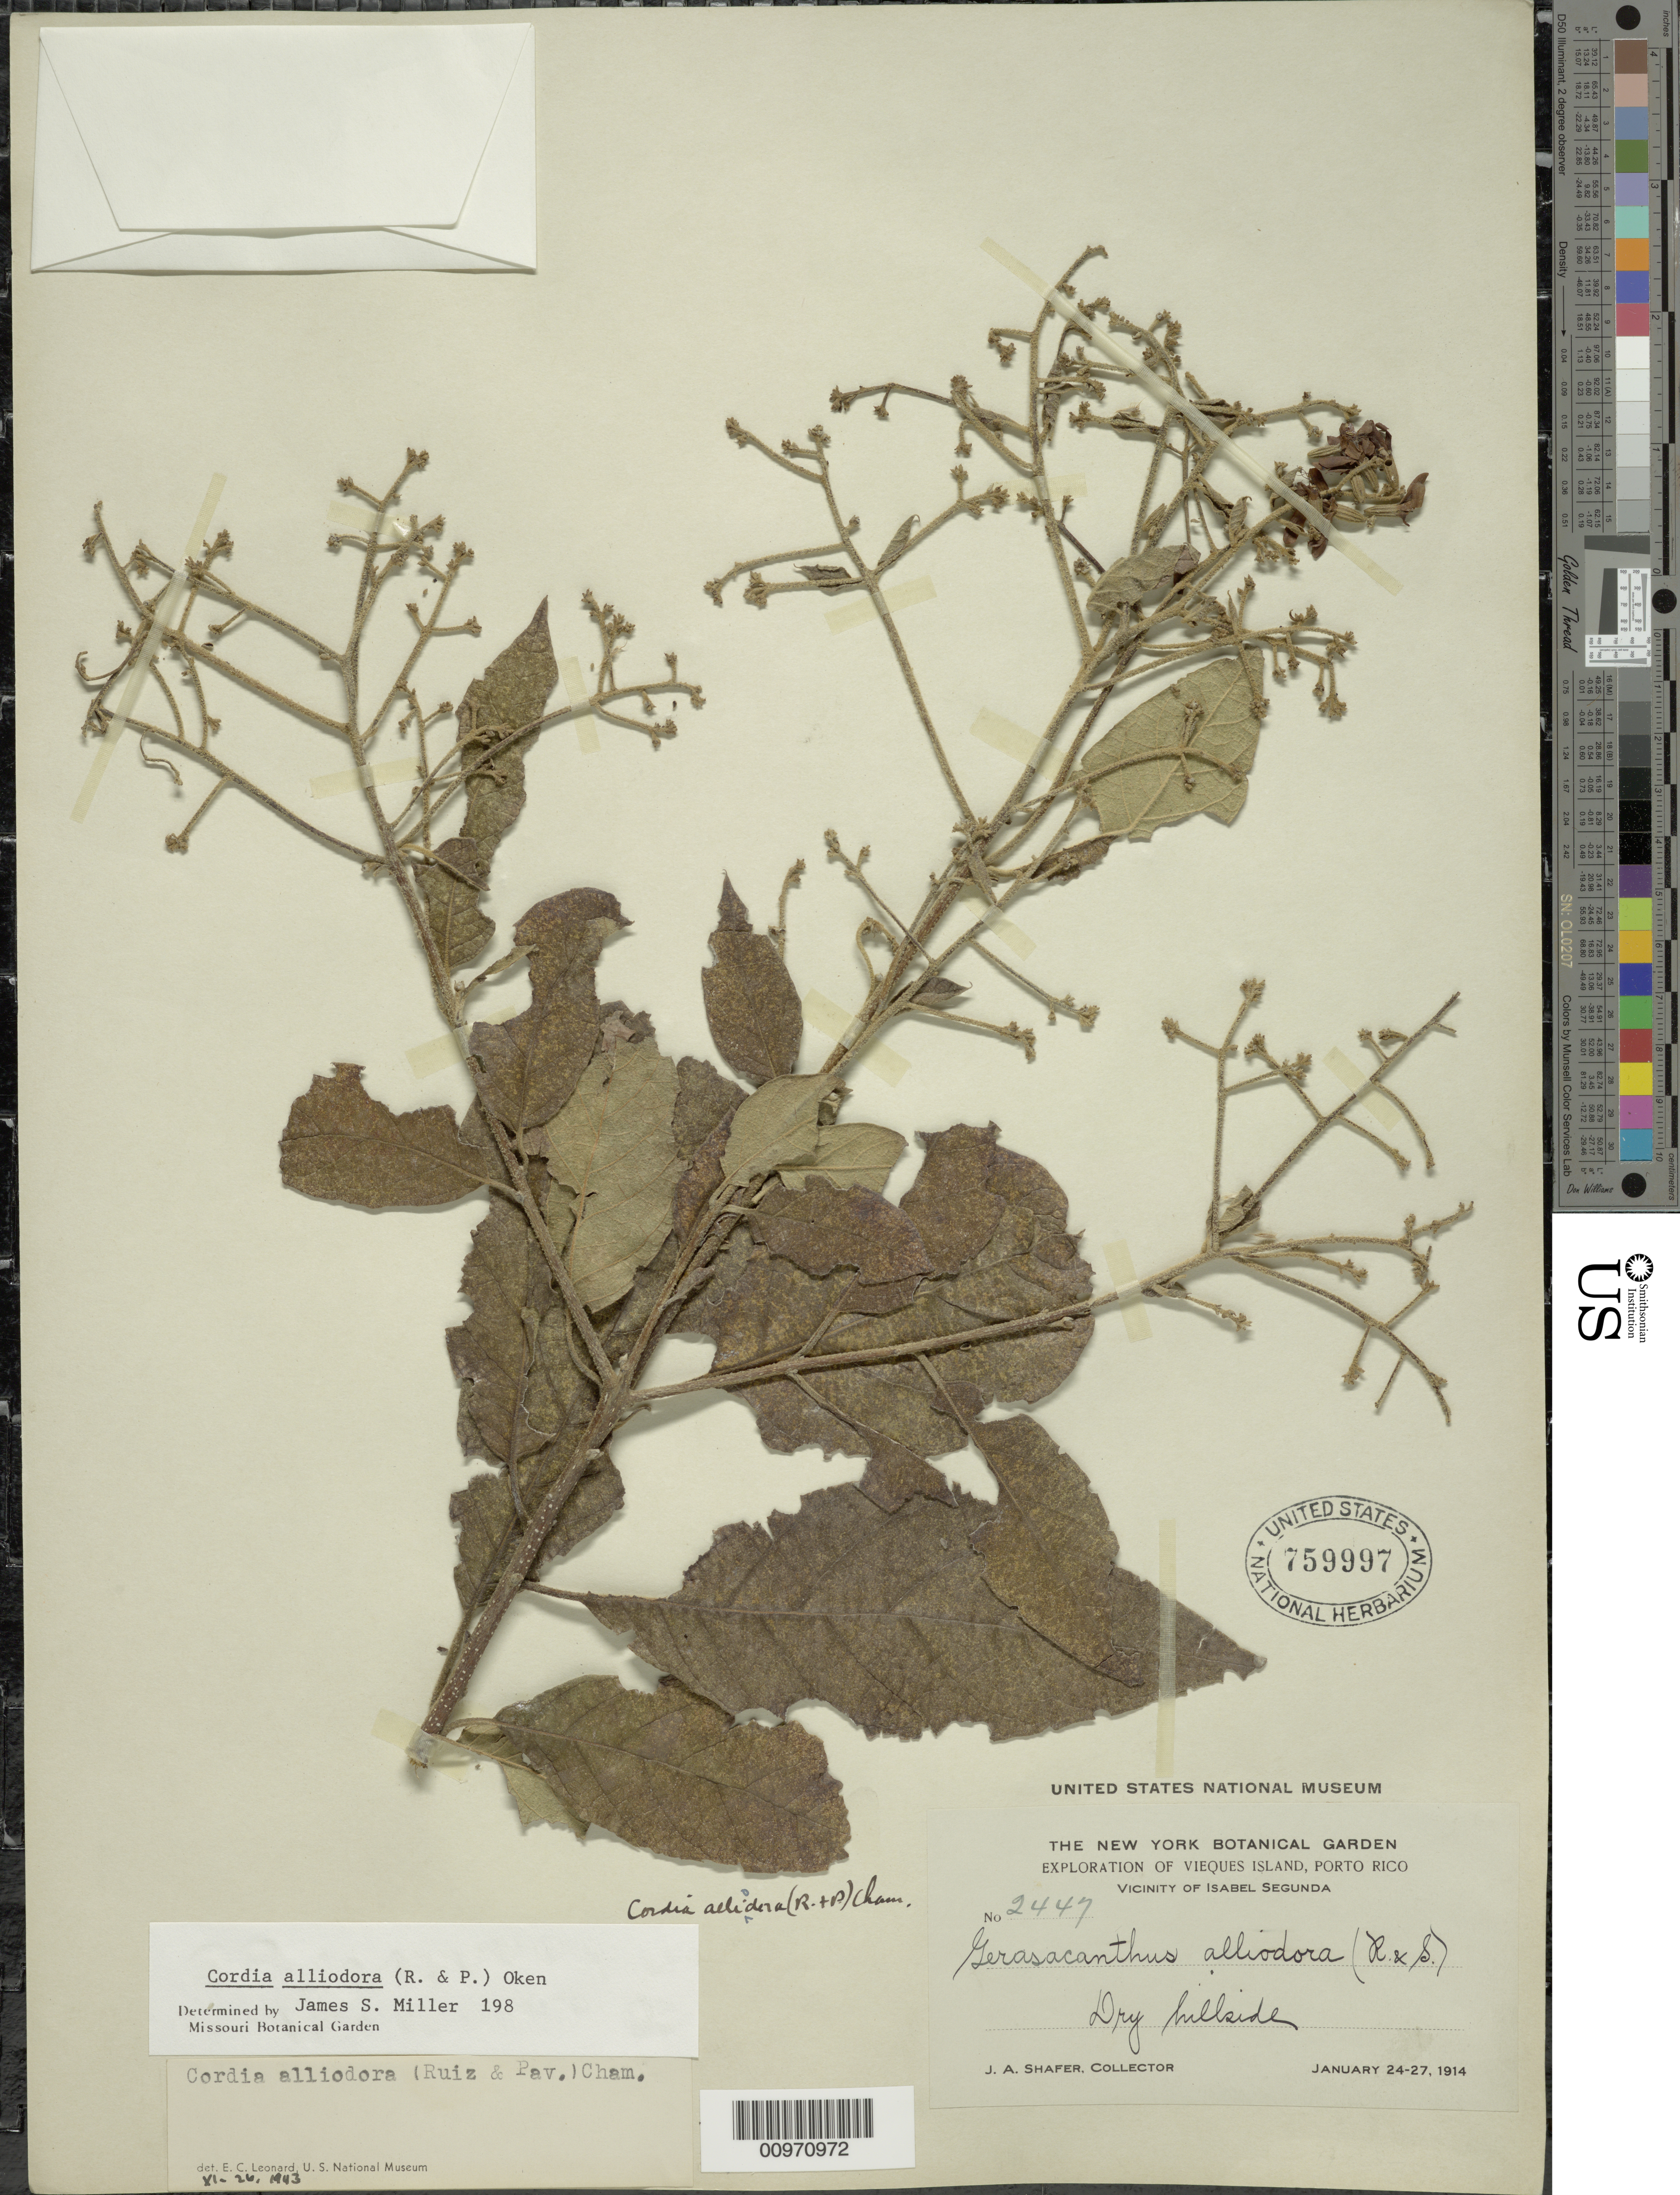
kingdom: Plantae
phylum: Tracheophyta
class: Magnoliopsida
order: Boraginales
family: Cordiaceae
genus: Cordia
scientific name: Cordia alliodora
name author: (Ruiz & Pav.) Oken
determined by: Miller, James S., (MO), Missouri Botanical Garden (UNITED STATES)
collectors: J. A. Shafer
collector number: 2447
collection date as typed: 24 Jan 1914 to 27 Jan 1914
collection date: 1914-01-24/1914-01-27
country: Puerto Rico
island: Vieques I.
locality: Vicinity of Isabel Segunda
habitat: Dry hillside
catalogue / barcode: US 759997